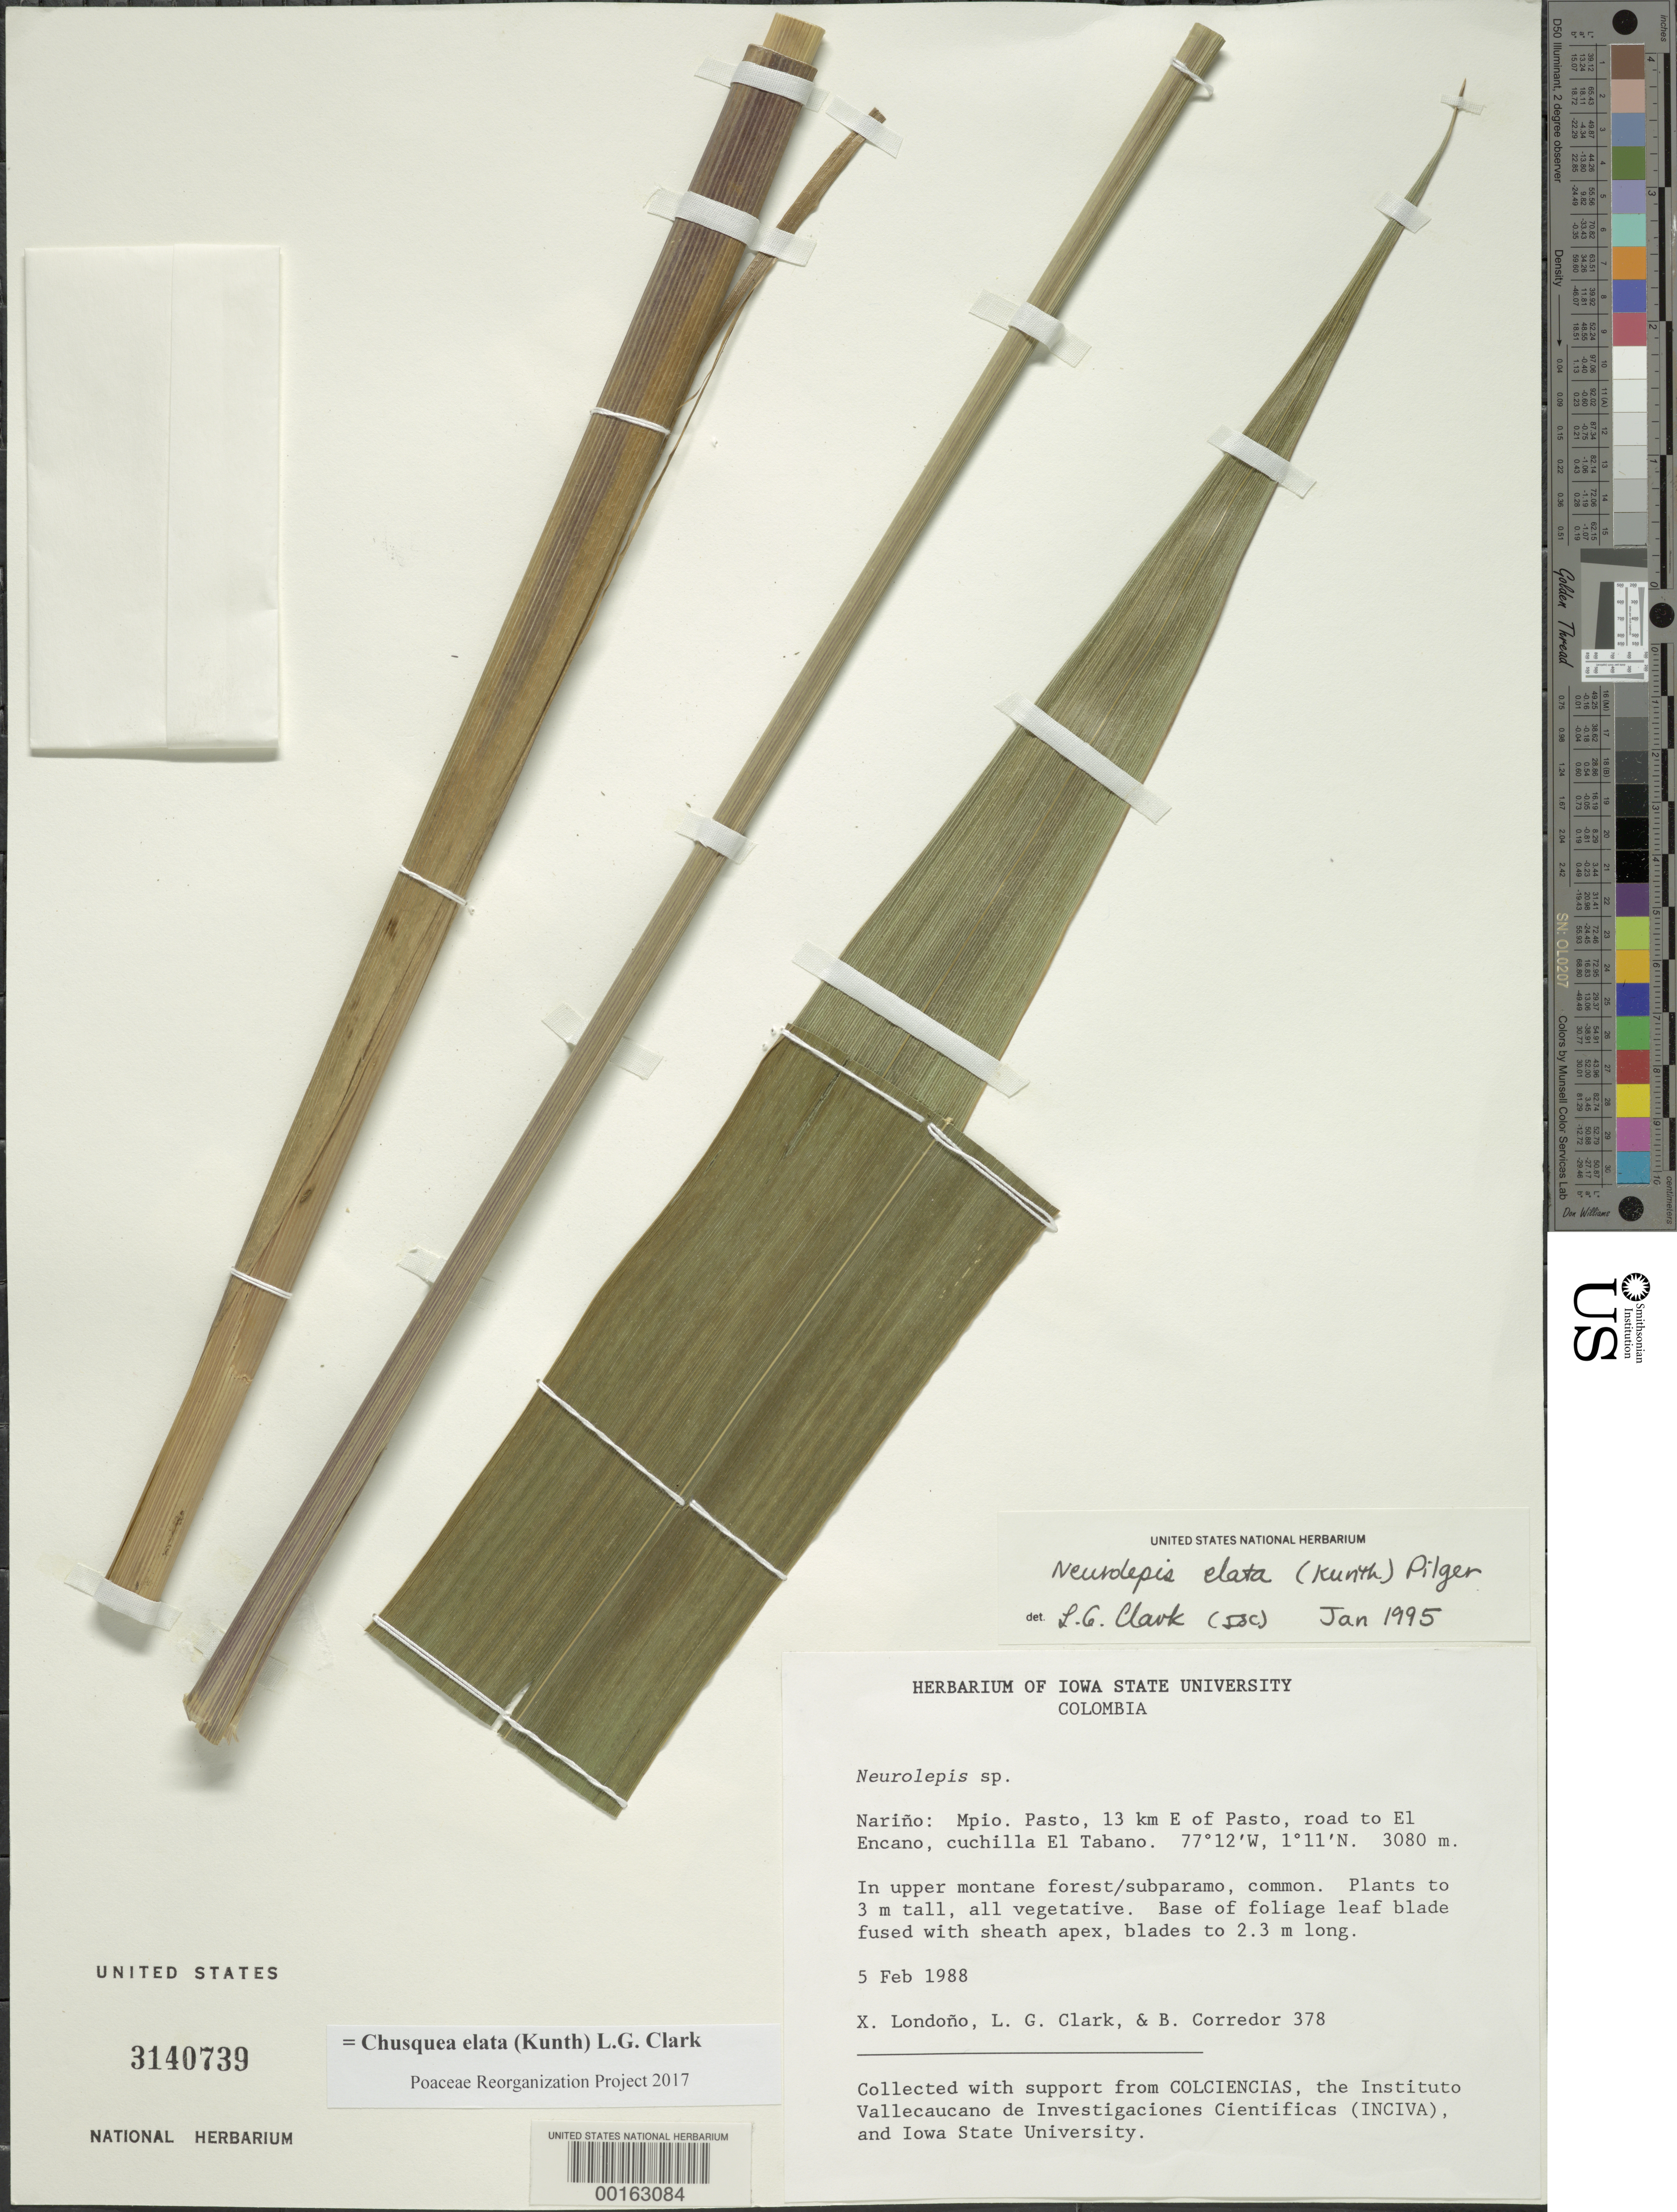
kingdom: Plantae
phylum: Tracheophyta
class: Liliopsida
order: Poales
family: Poaceae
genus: Chusquea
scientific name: Chusquea elata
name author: (Kunth) L.G. Clark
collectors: X. Londoño, L. G. Clark & B. Corredor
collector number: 378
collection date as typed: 05 Feb 1988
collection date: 1988-02-05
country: Colombia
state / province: Nariño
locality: Pasto, 13 km E of Pasto, road to El Encaño, Cuchilla el Tabano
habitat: In upper montane forest/subparamo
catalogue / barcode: US 3140739